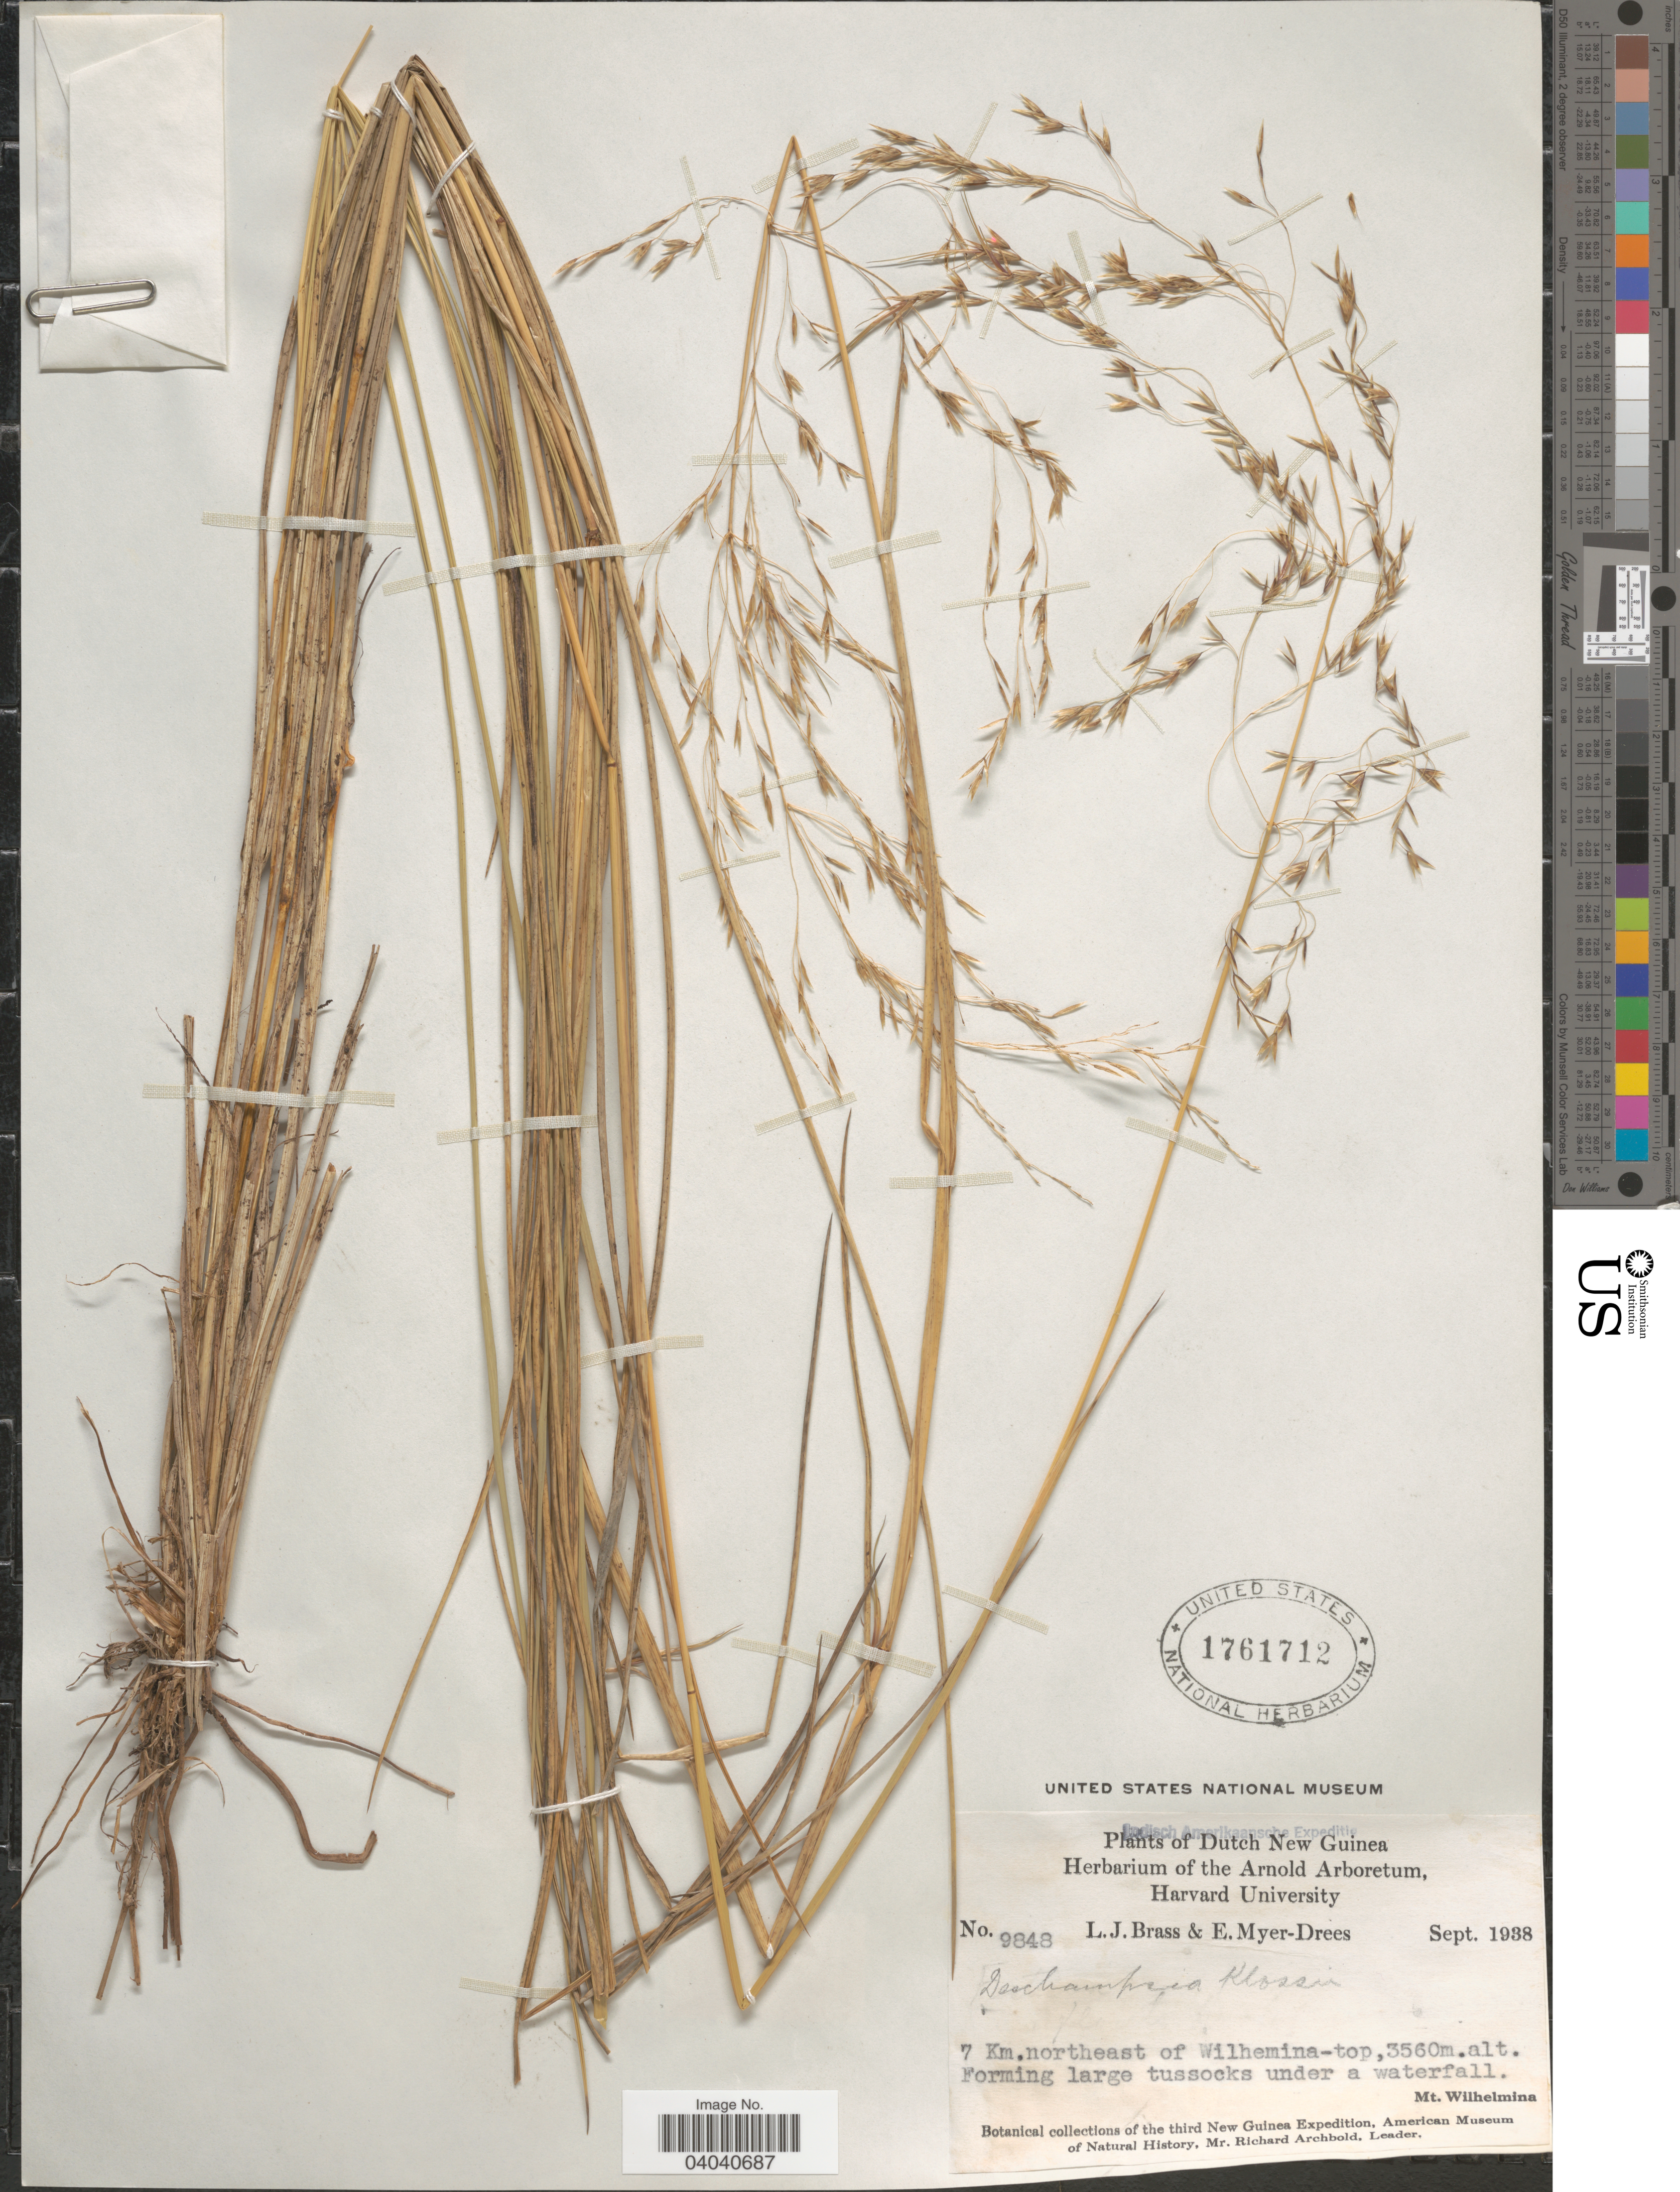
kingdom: Plantae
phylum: Tracheophyta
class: Liliopsida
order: Poales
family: Poaceae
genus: Deschampsia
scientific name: Deschampsia klossii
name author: Ridl.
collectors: L. J. Brass & E. Meijer-Drees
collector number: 9848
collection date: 1938-09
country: Indonesia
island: New Guinea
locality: Dutch New Guinea. 7 Km. northeast of Wilhelmina-top, Forming large tussocks under a waterfall. Mt. Wilhelmina.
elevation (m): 3560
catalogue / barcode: US 1761712